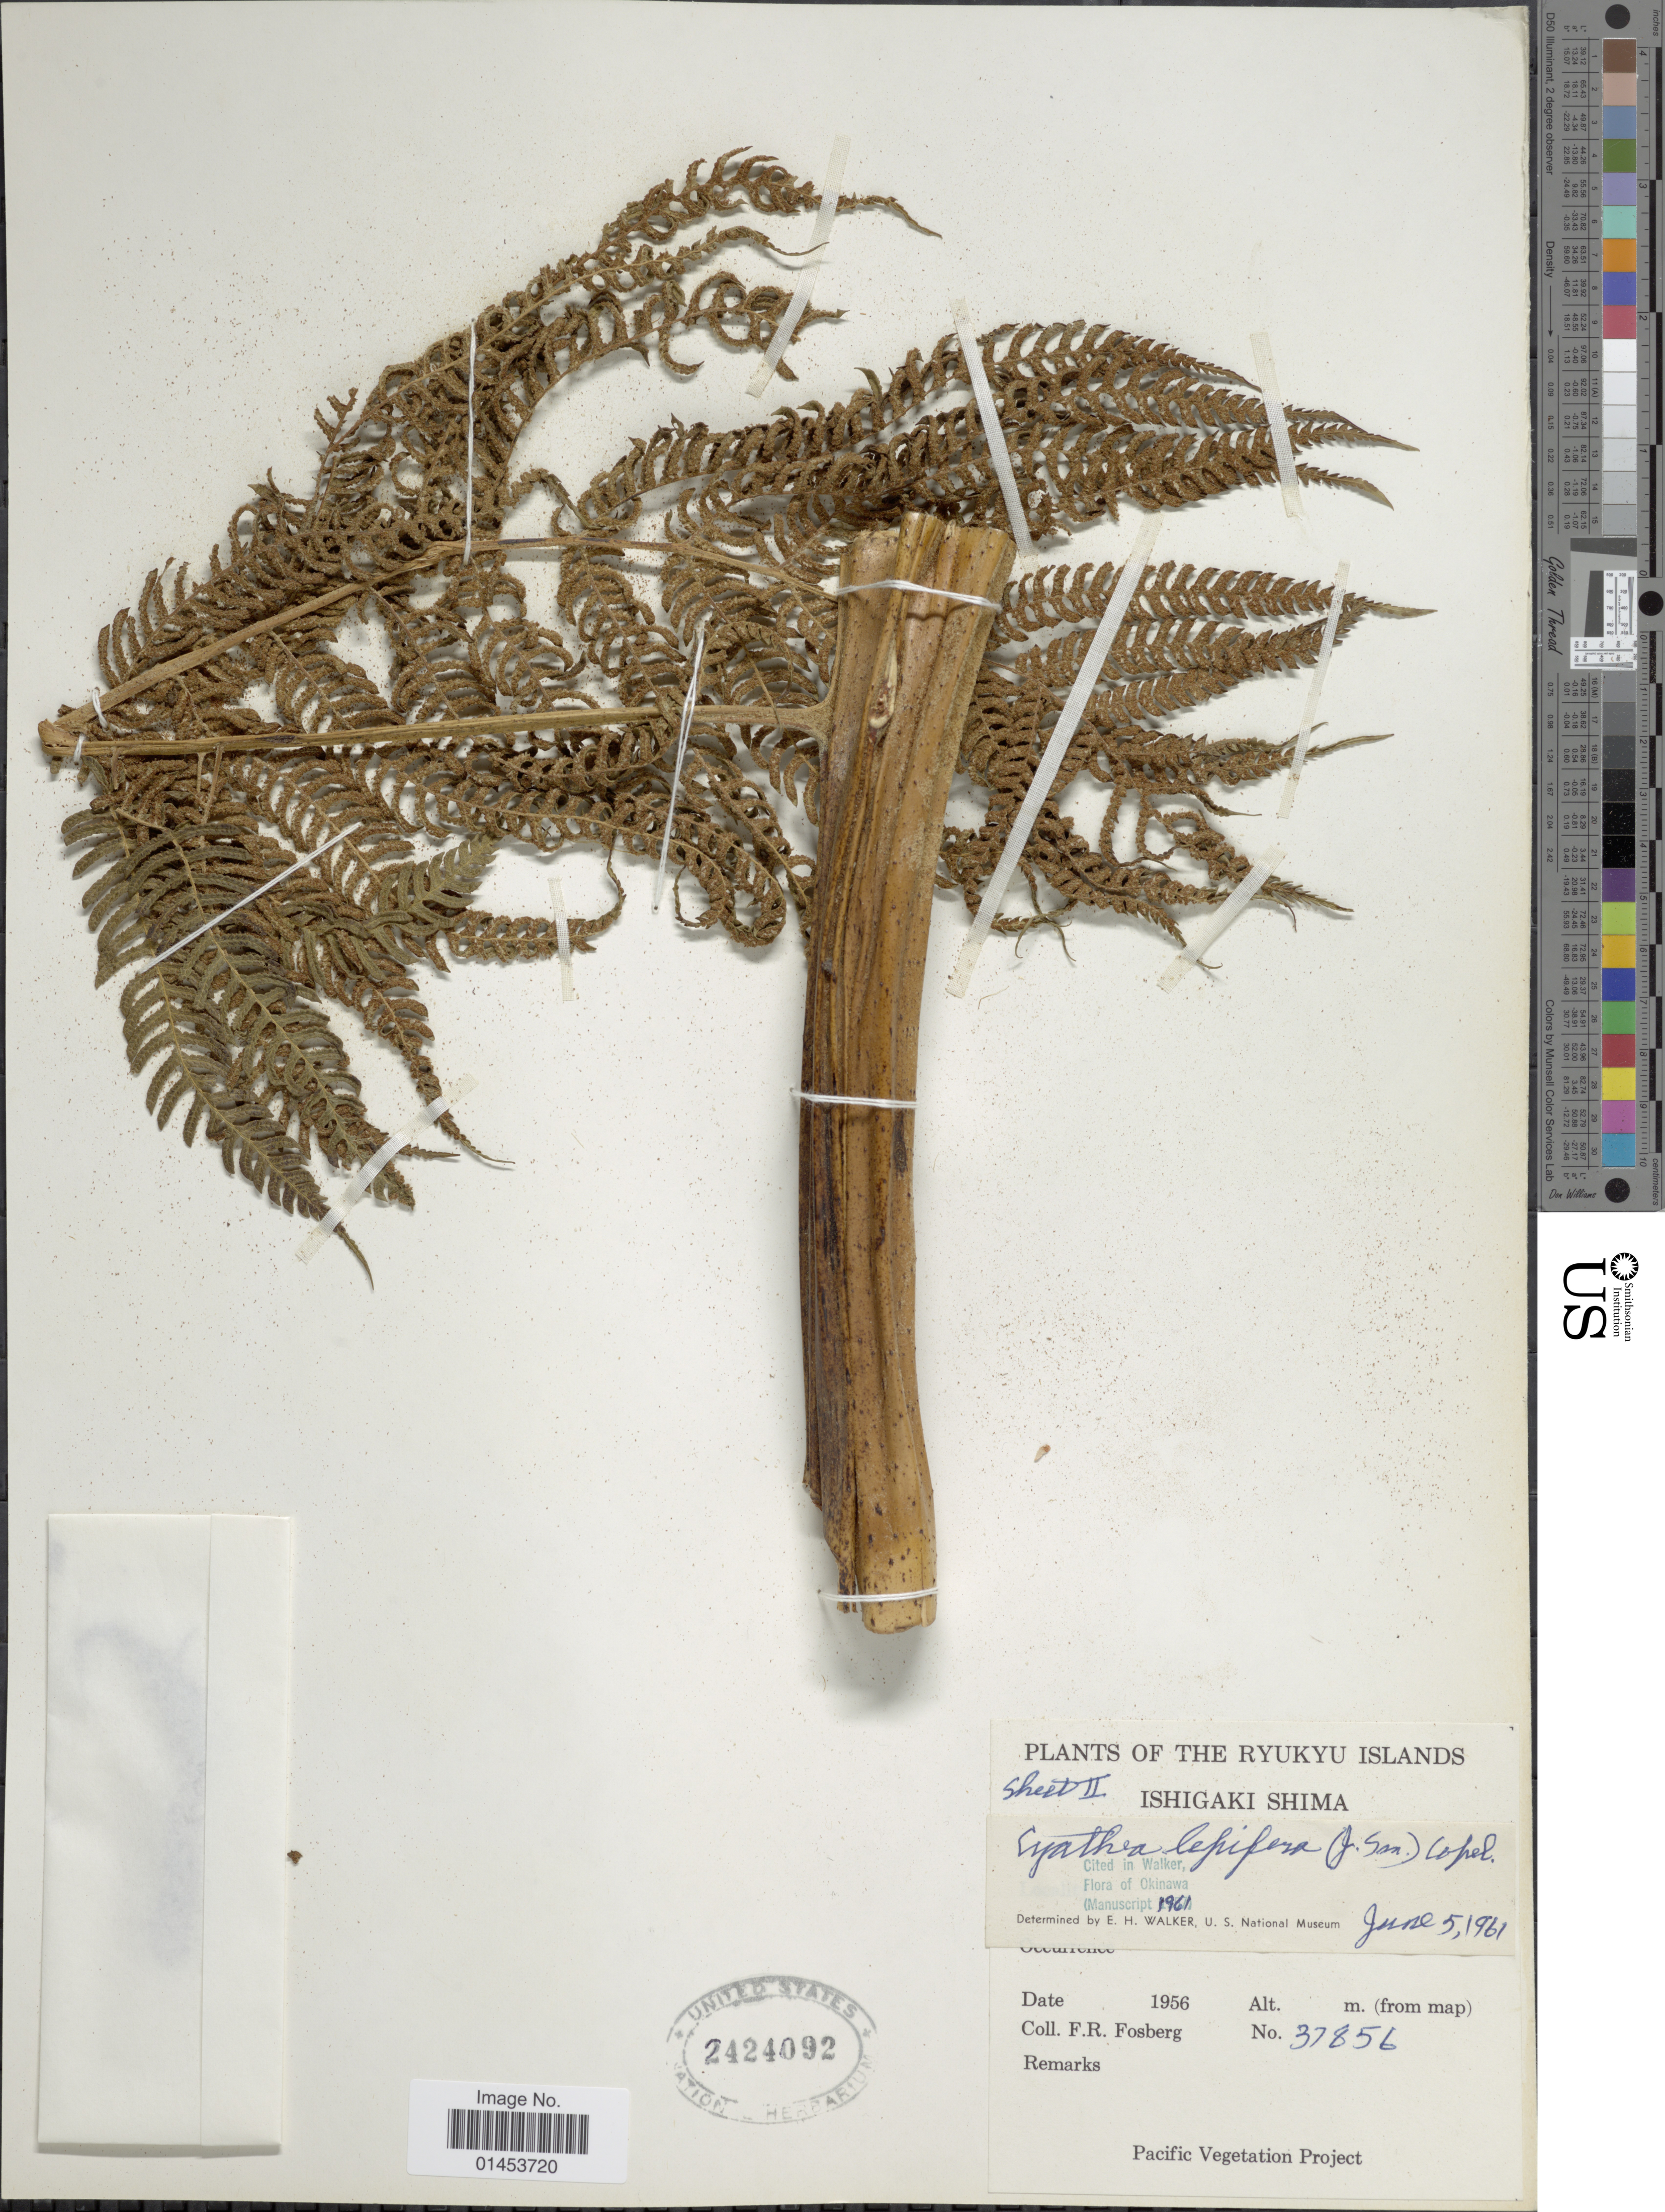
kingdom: Plantae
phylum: Tracheophyta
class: Polypodiopsida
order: Cyatheales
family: Cyatheaceae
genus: Cyathea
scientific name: Cyathea lepifera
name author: (J. Sm.) Copel.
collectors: F. R. Fosberg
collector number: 37856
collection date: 1956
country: Japan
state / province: Okinawa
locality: Ryukyu Islands, Ishigaki shima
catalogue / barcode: US 2424092